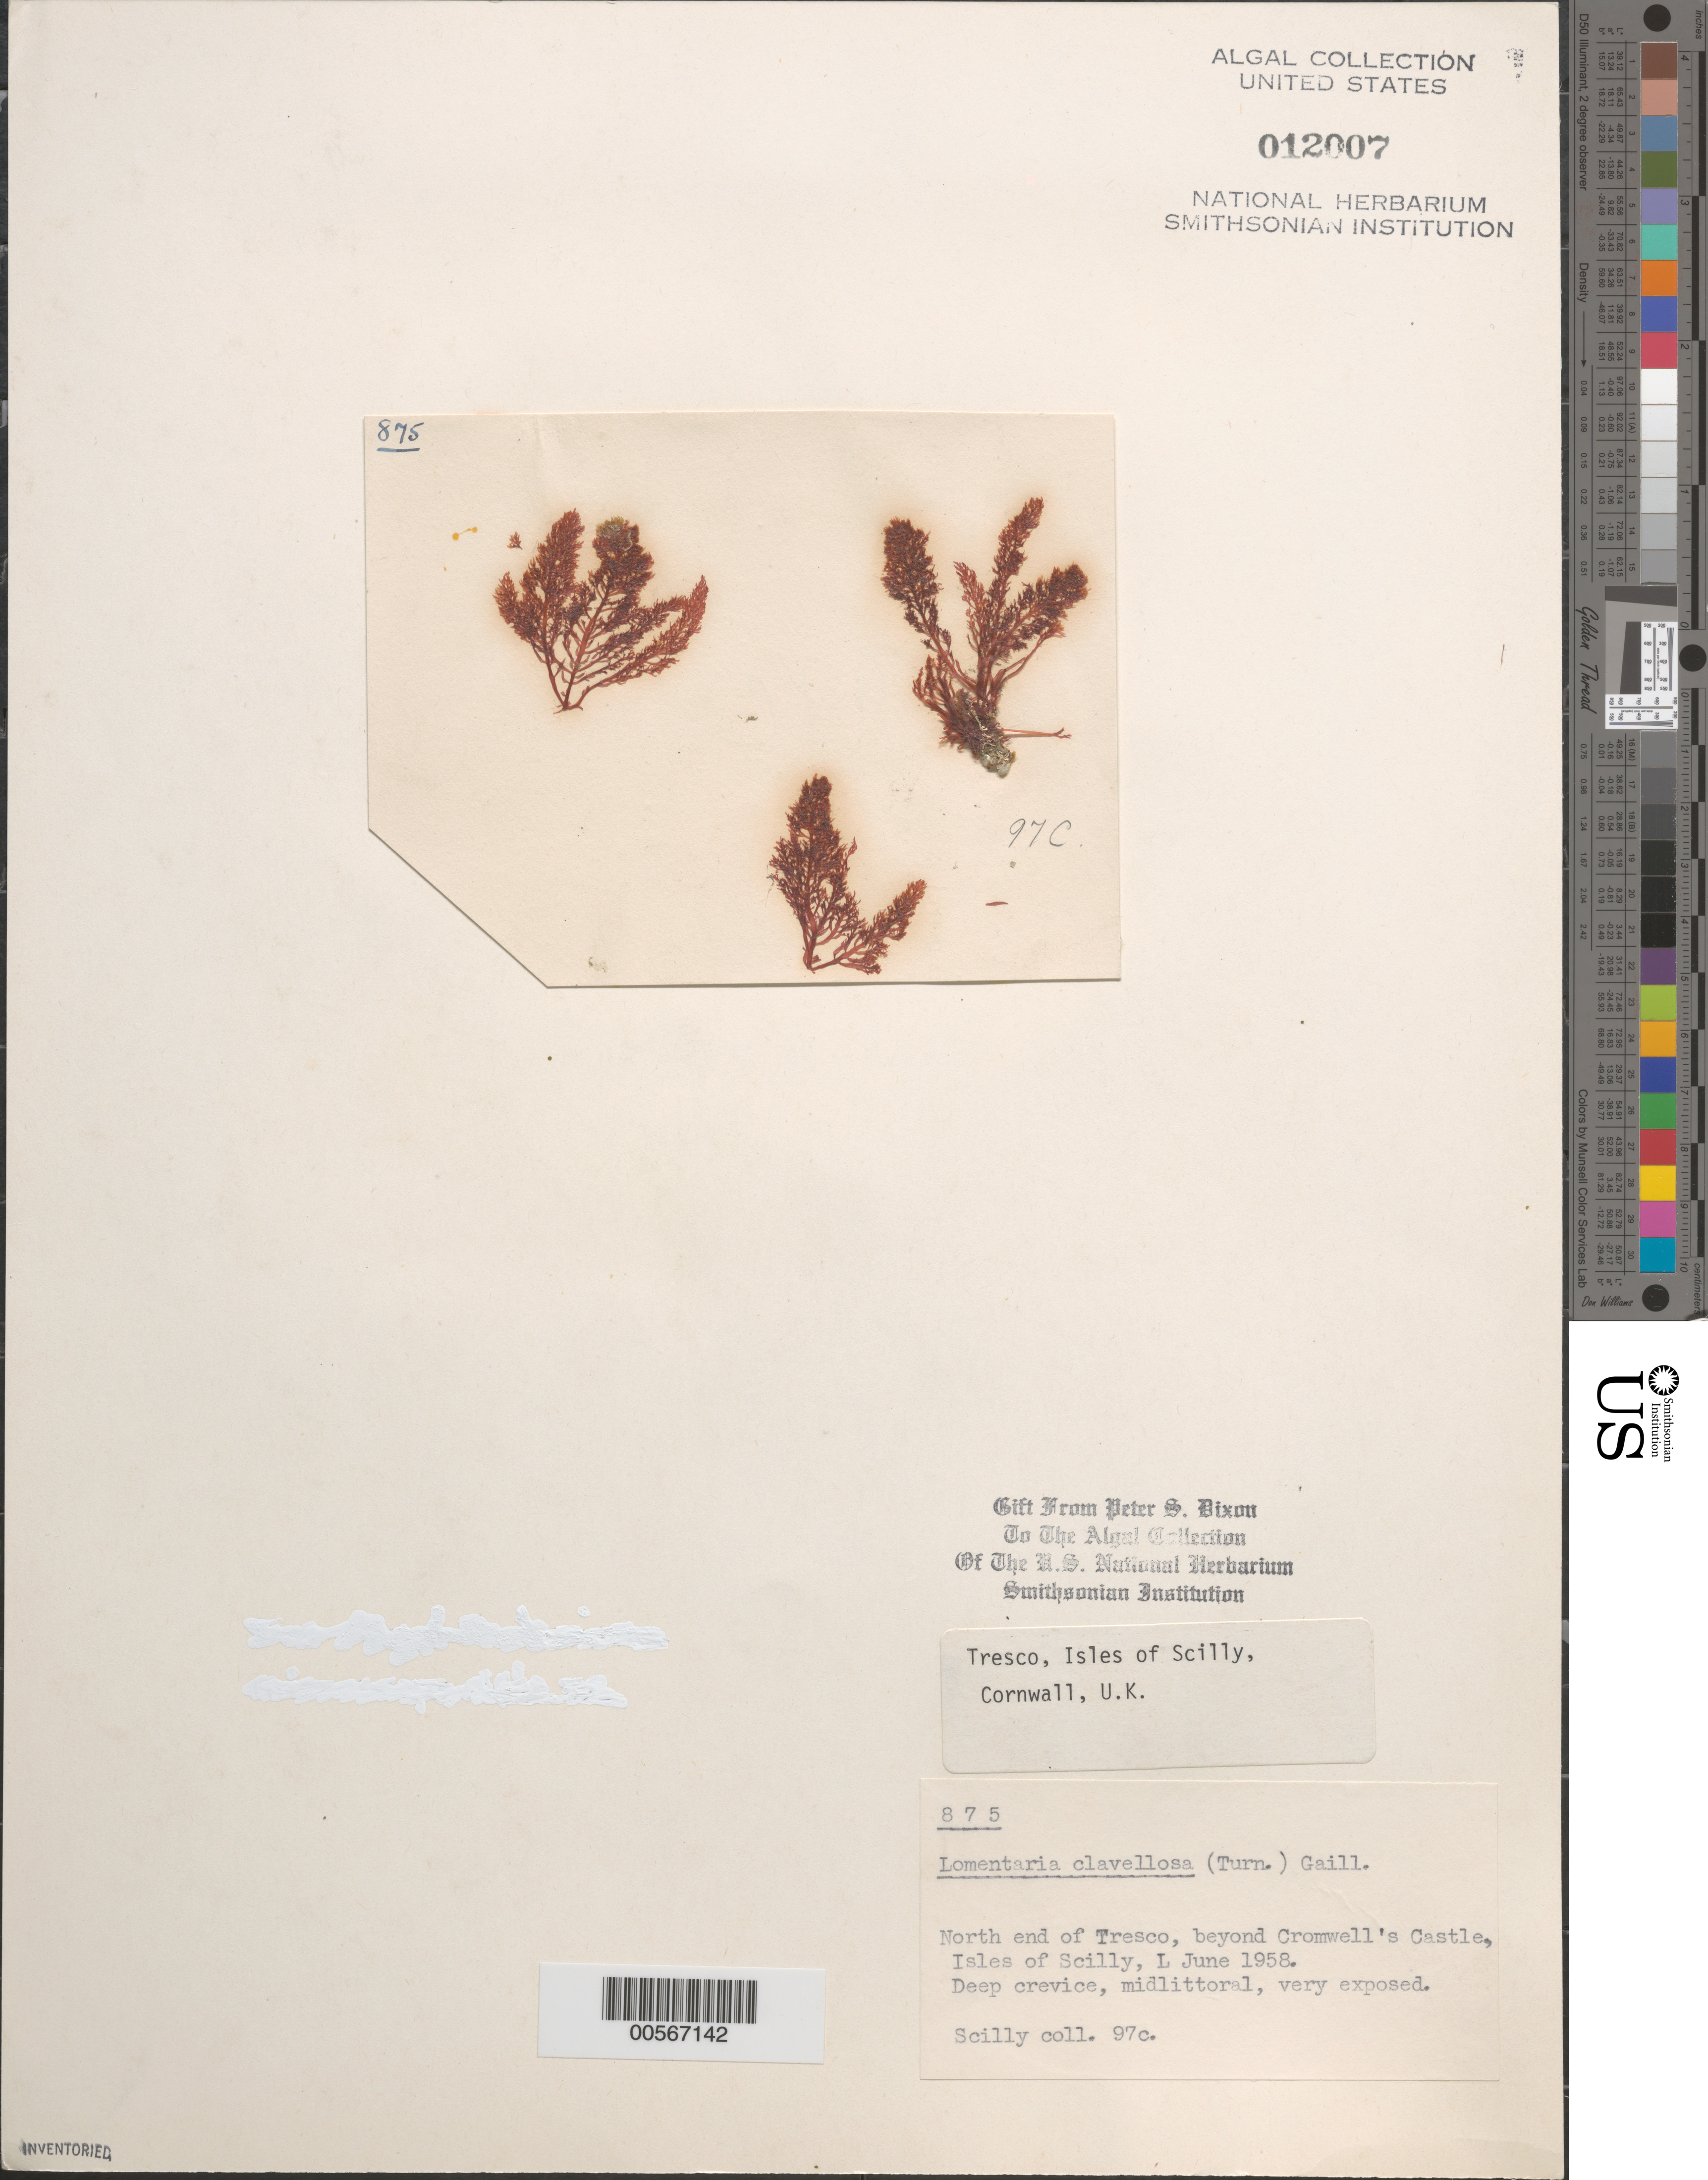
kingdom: Plantae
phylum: Rhodophyta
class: Florideophyceae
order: Rhodymeniales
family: Lomentariaceae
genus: Lomentaria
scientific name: Lomentaria clavellosa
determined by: Dixon, P. S.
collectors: P. S. Dixon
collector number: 97c & PSD 875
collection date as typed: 01 Jun 1958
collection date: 1958-06-01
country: United Kingdom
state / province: England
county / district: Council of the Isles of Scilly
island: Tresco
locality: Beyond Cromwell's Castle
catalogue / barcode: US 12007